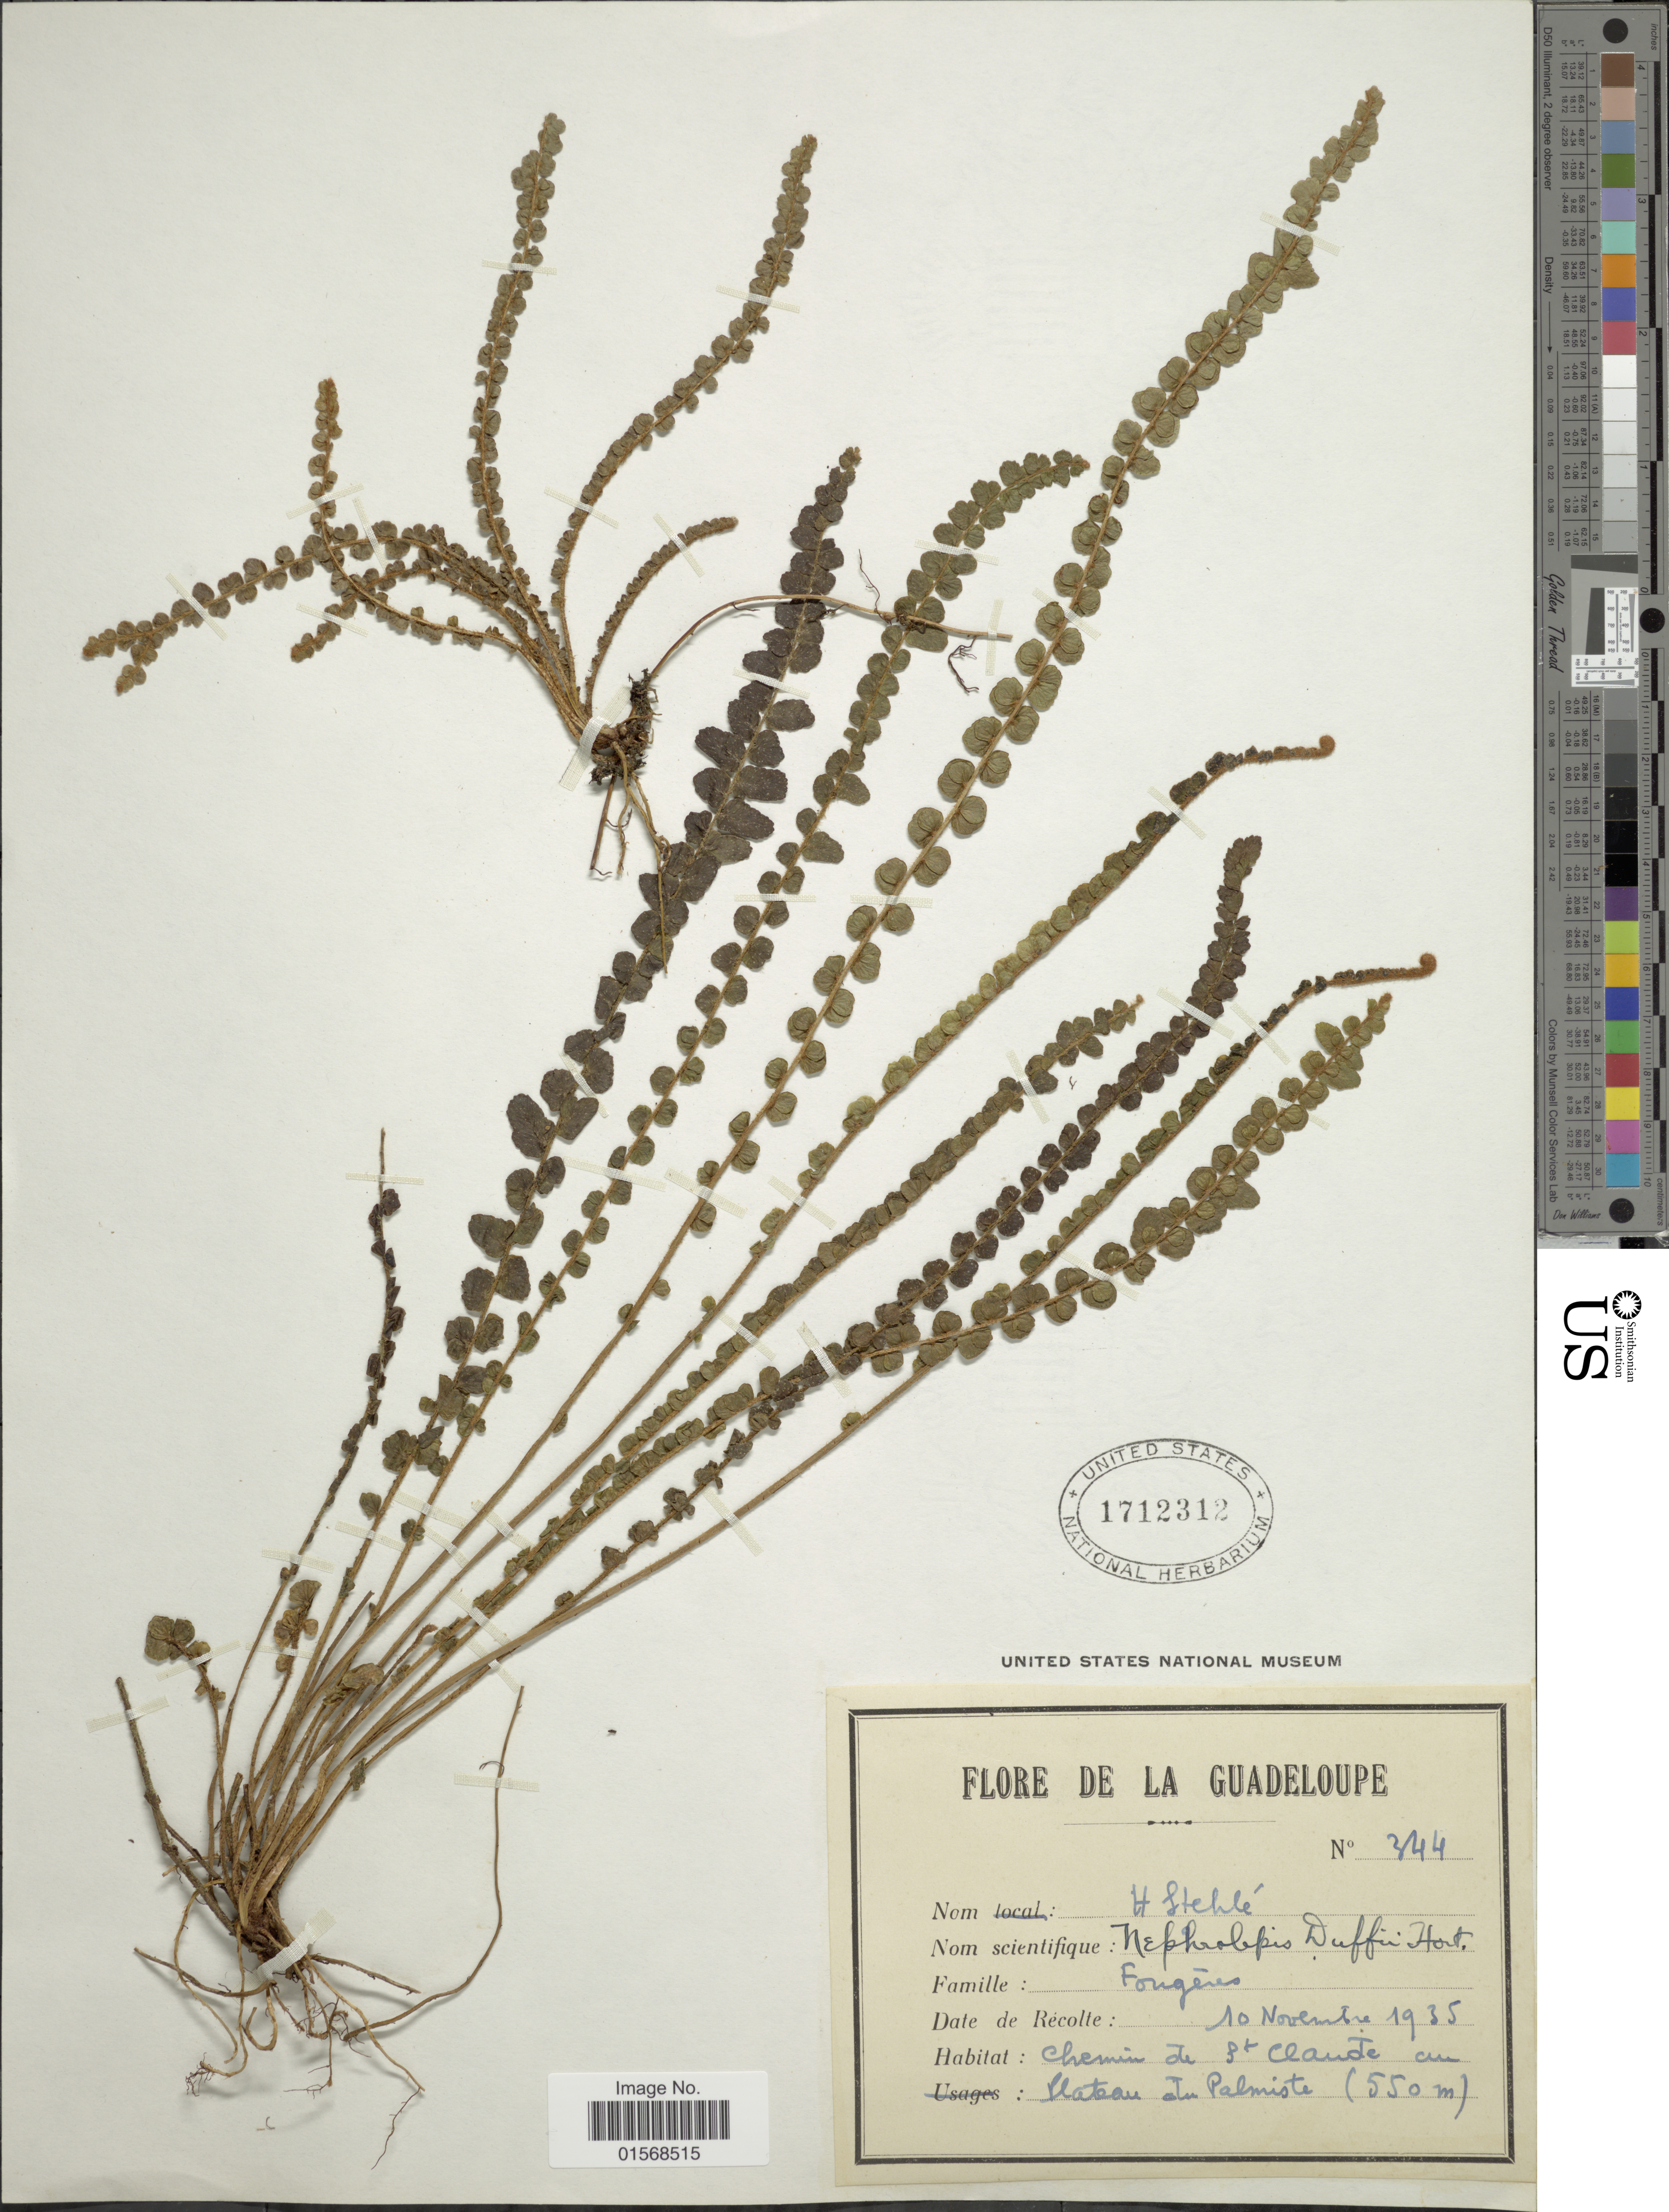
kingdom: Plantae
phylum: Tracheophyta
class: Polypodiopsida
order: Polypodiales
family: Nephrolepidaceae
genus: Nephrolepis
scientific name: Nephrolepis duffii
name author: T. Moore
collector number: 344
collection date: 1935-11-10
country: Guadeloupe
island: Leeward Is.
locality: Chemin de St. Claude. Plateau du Palmiste.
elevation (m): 550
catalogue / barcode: US 1712312